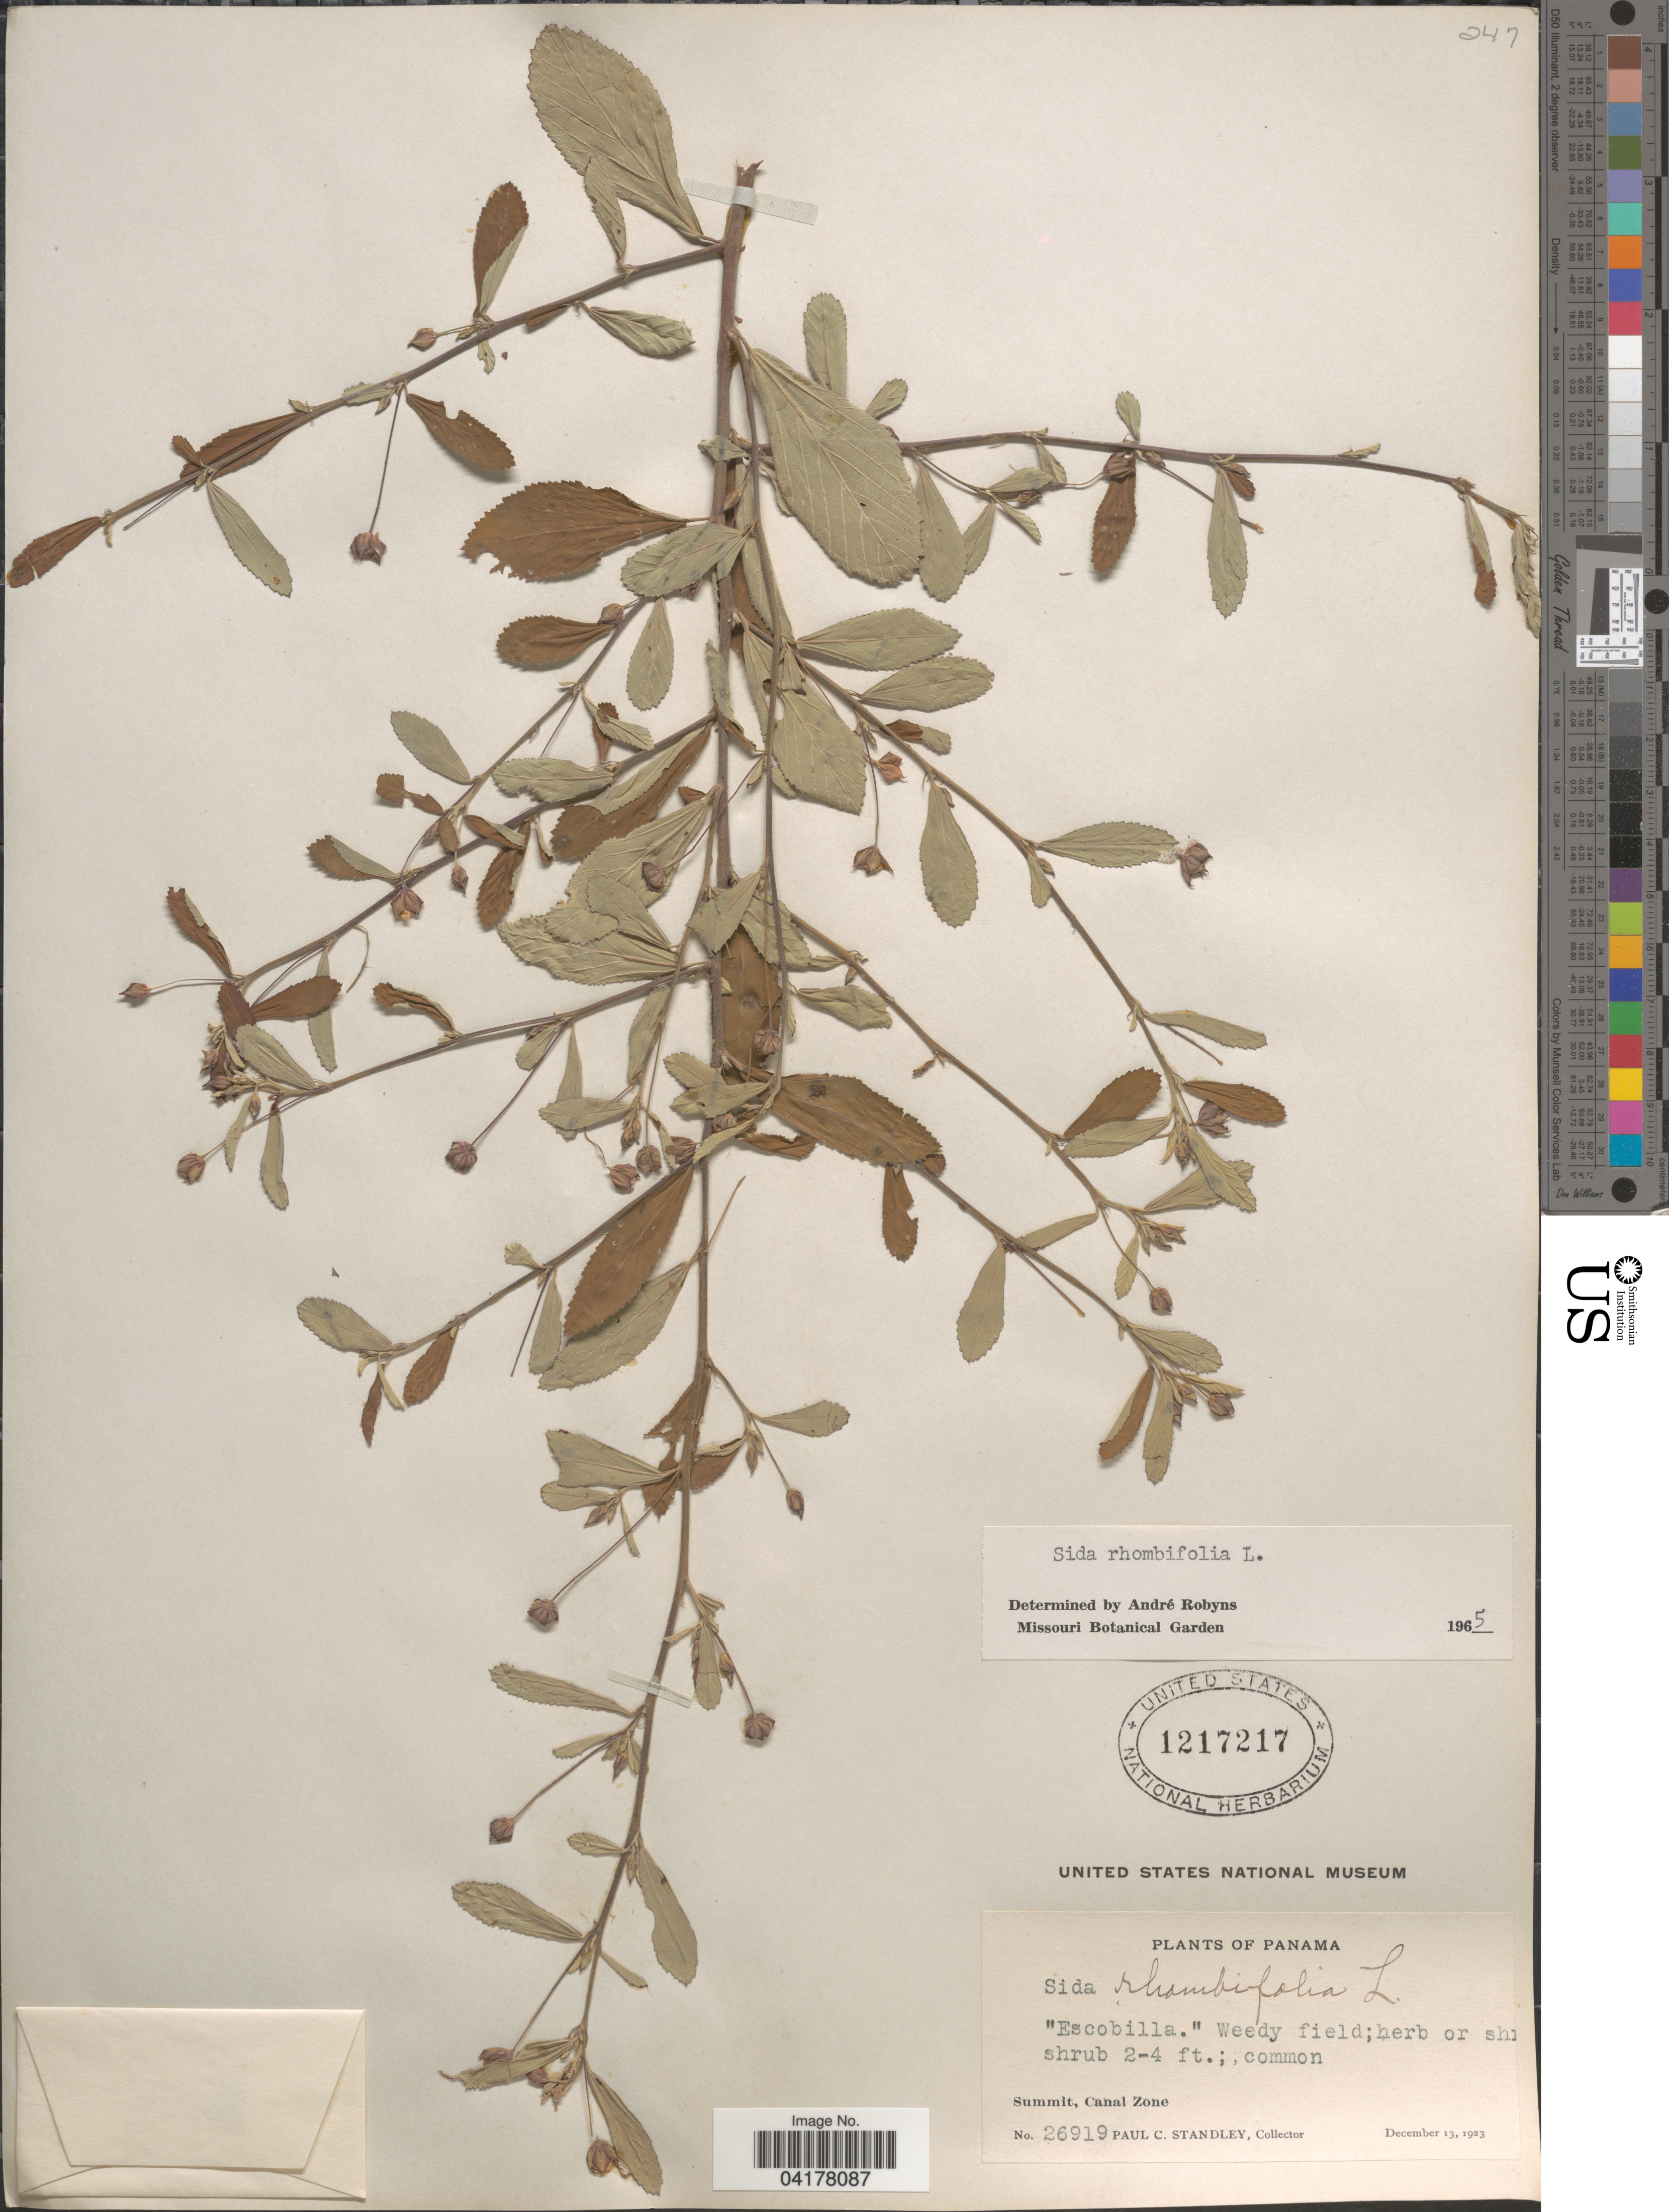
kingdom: Plantae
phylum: Tracheophyta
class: Magnoliopsida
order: Malvales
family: Malvaceae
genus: Sida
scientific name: Sida rhombifolia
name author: L.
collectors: P. C. Standley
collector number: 26919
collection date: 1923-12-13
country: Panama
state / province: Colón / Panamá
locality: Summit, Canal Zone.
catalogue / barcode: US 1217217